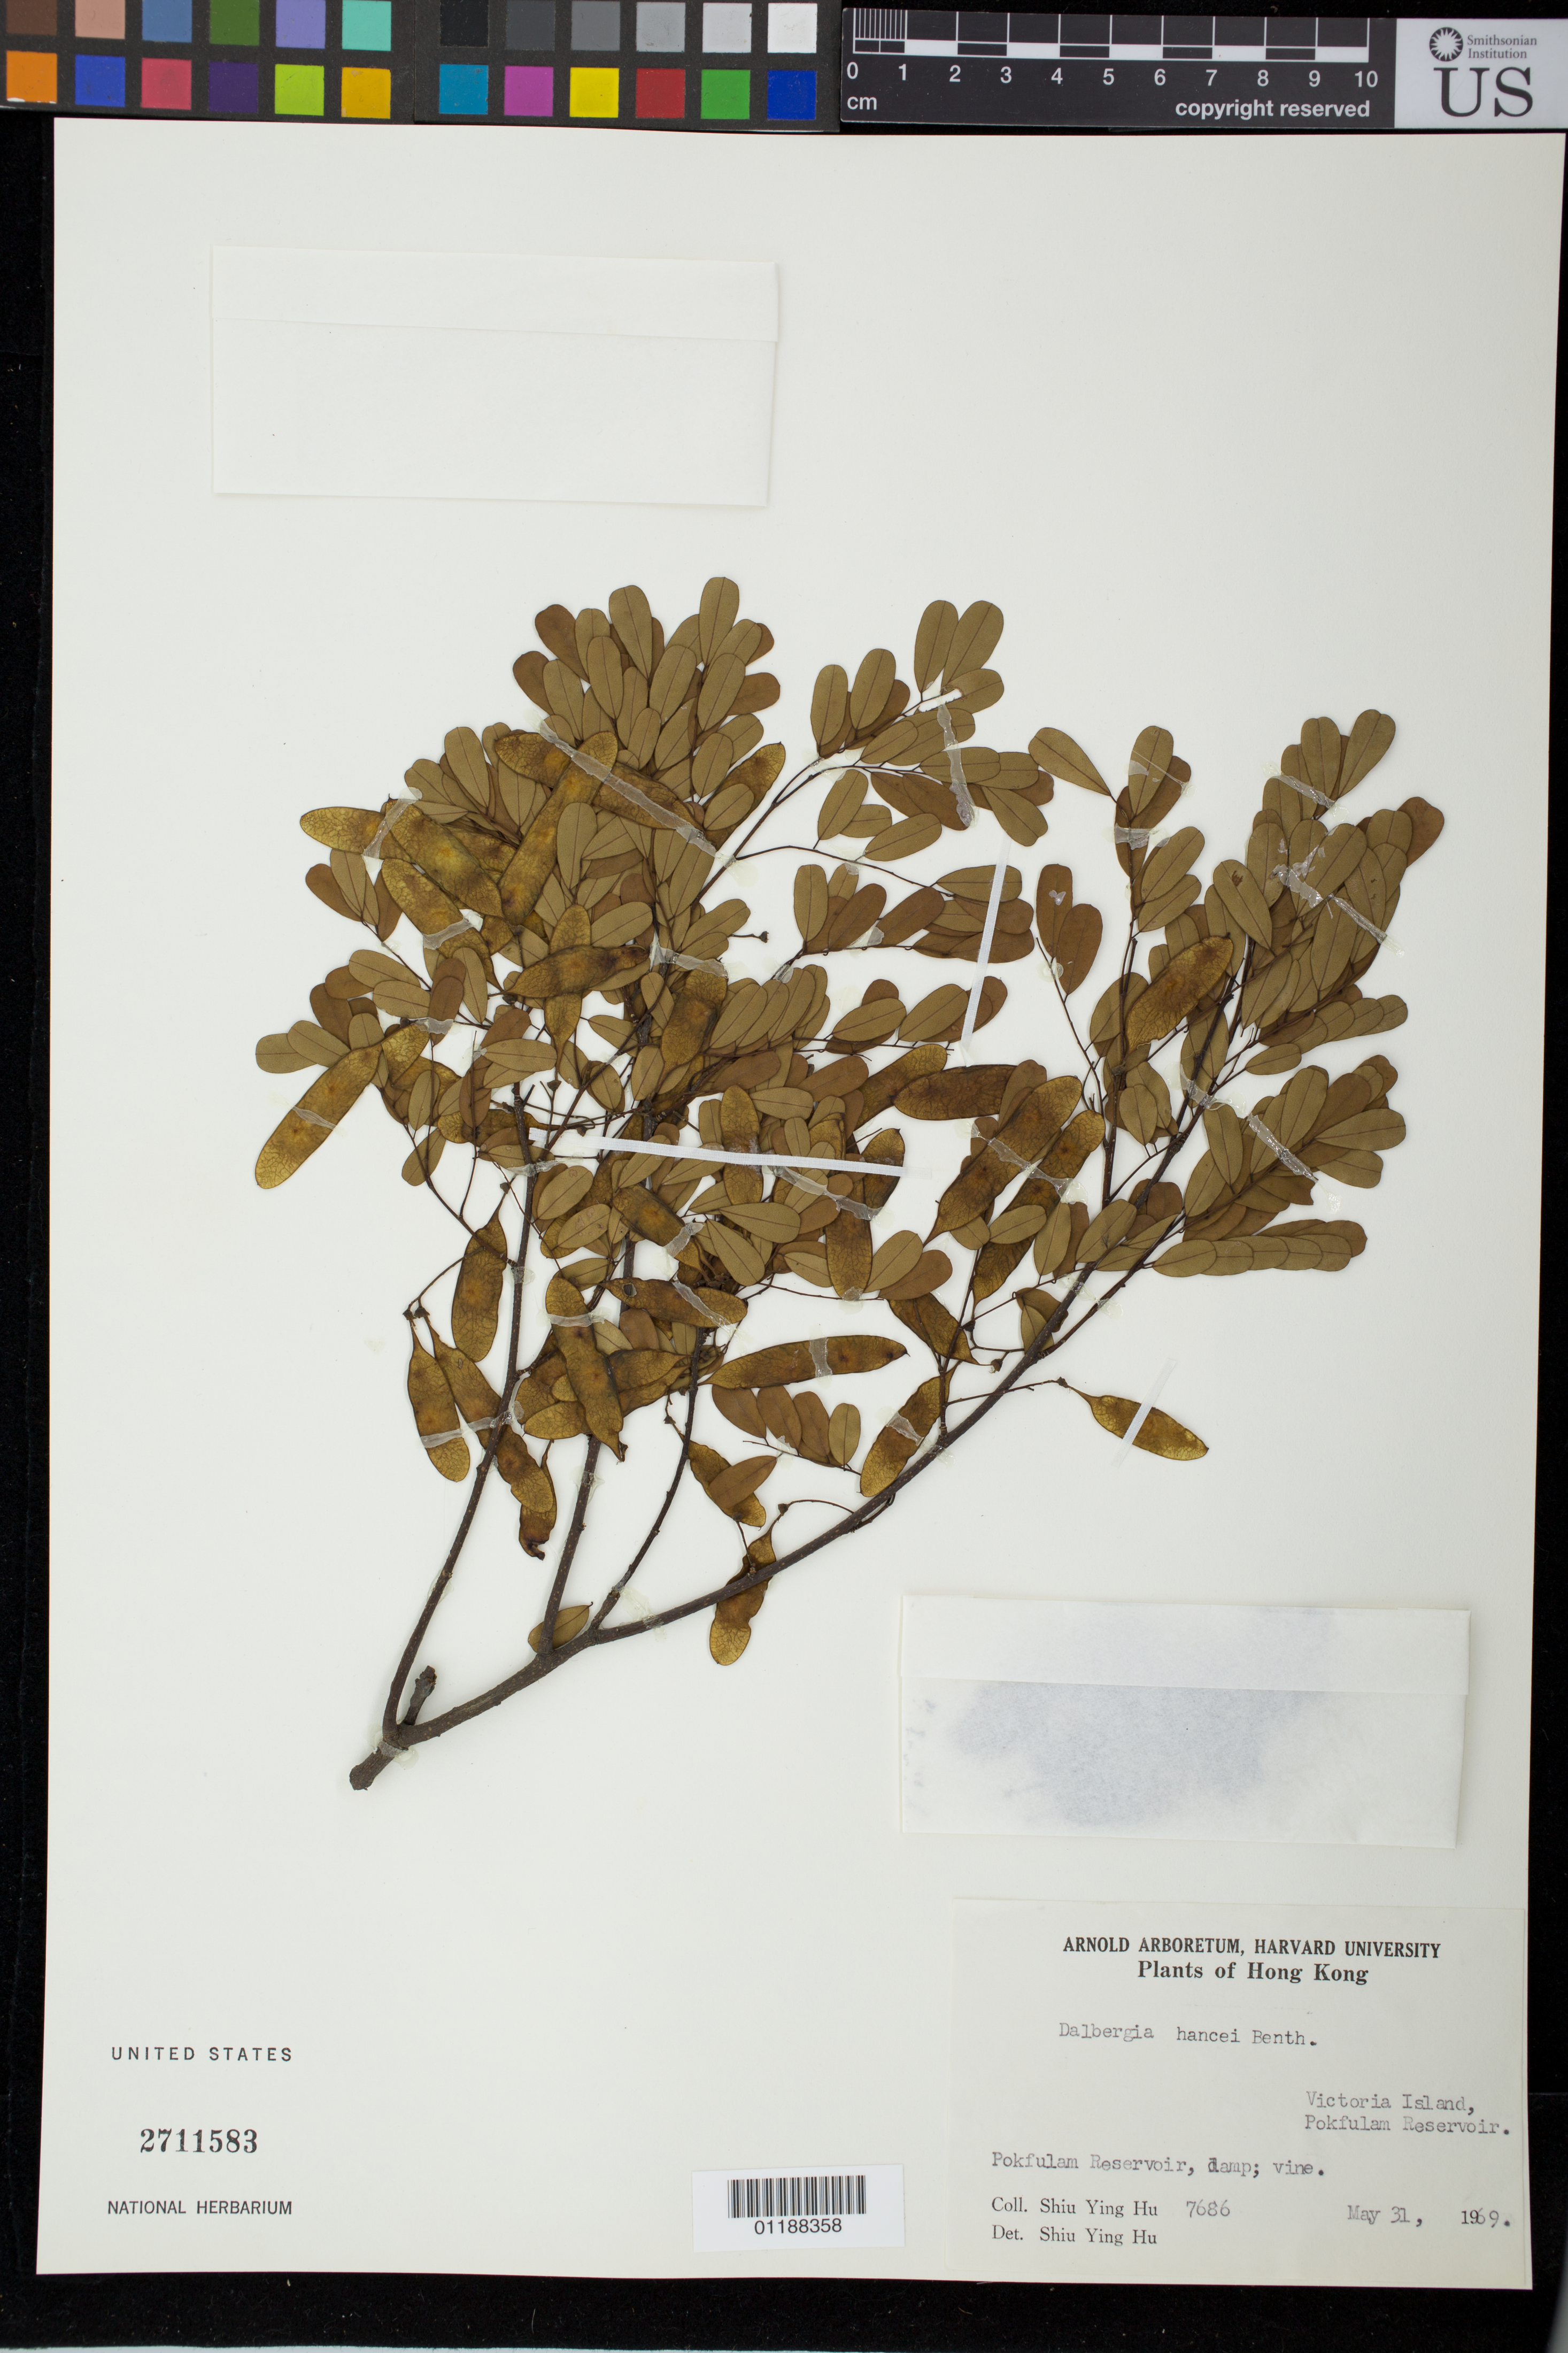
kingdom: Plantae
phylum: Tracheophyta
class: Magnoliopsida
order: Fabales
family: Fabaceae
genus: Dalbergia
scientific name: Dalbergia hancei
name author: Benth.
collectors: S. Y. Hu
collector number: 7686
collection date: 1969-05-31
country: China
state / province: Hong Kong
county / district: Wan Chai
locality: Victoria Island, Pokfulam Reservoir.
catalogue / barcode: US 2711583